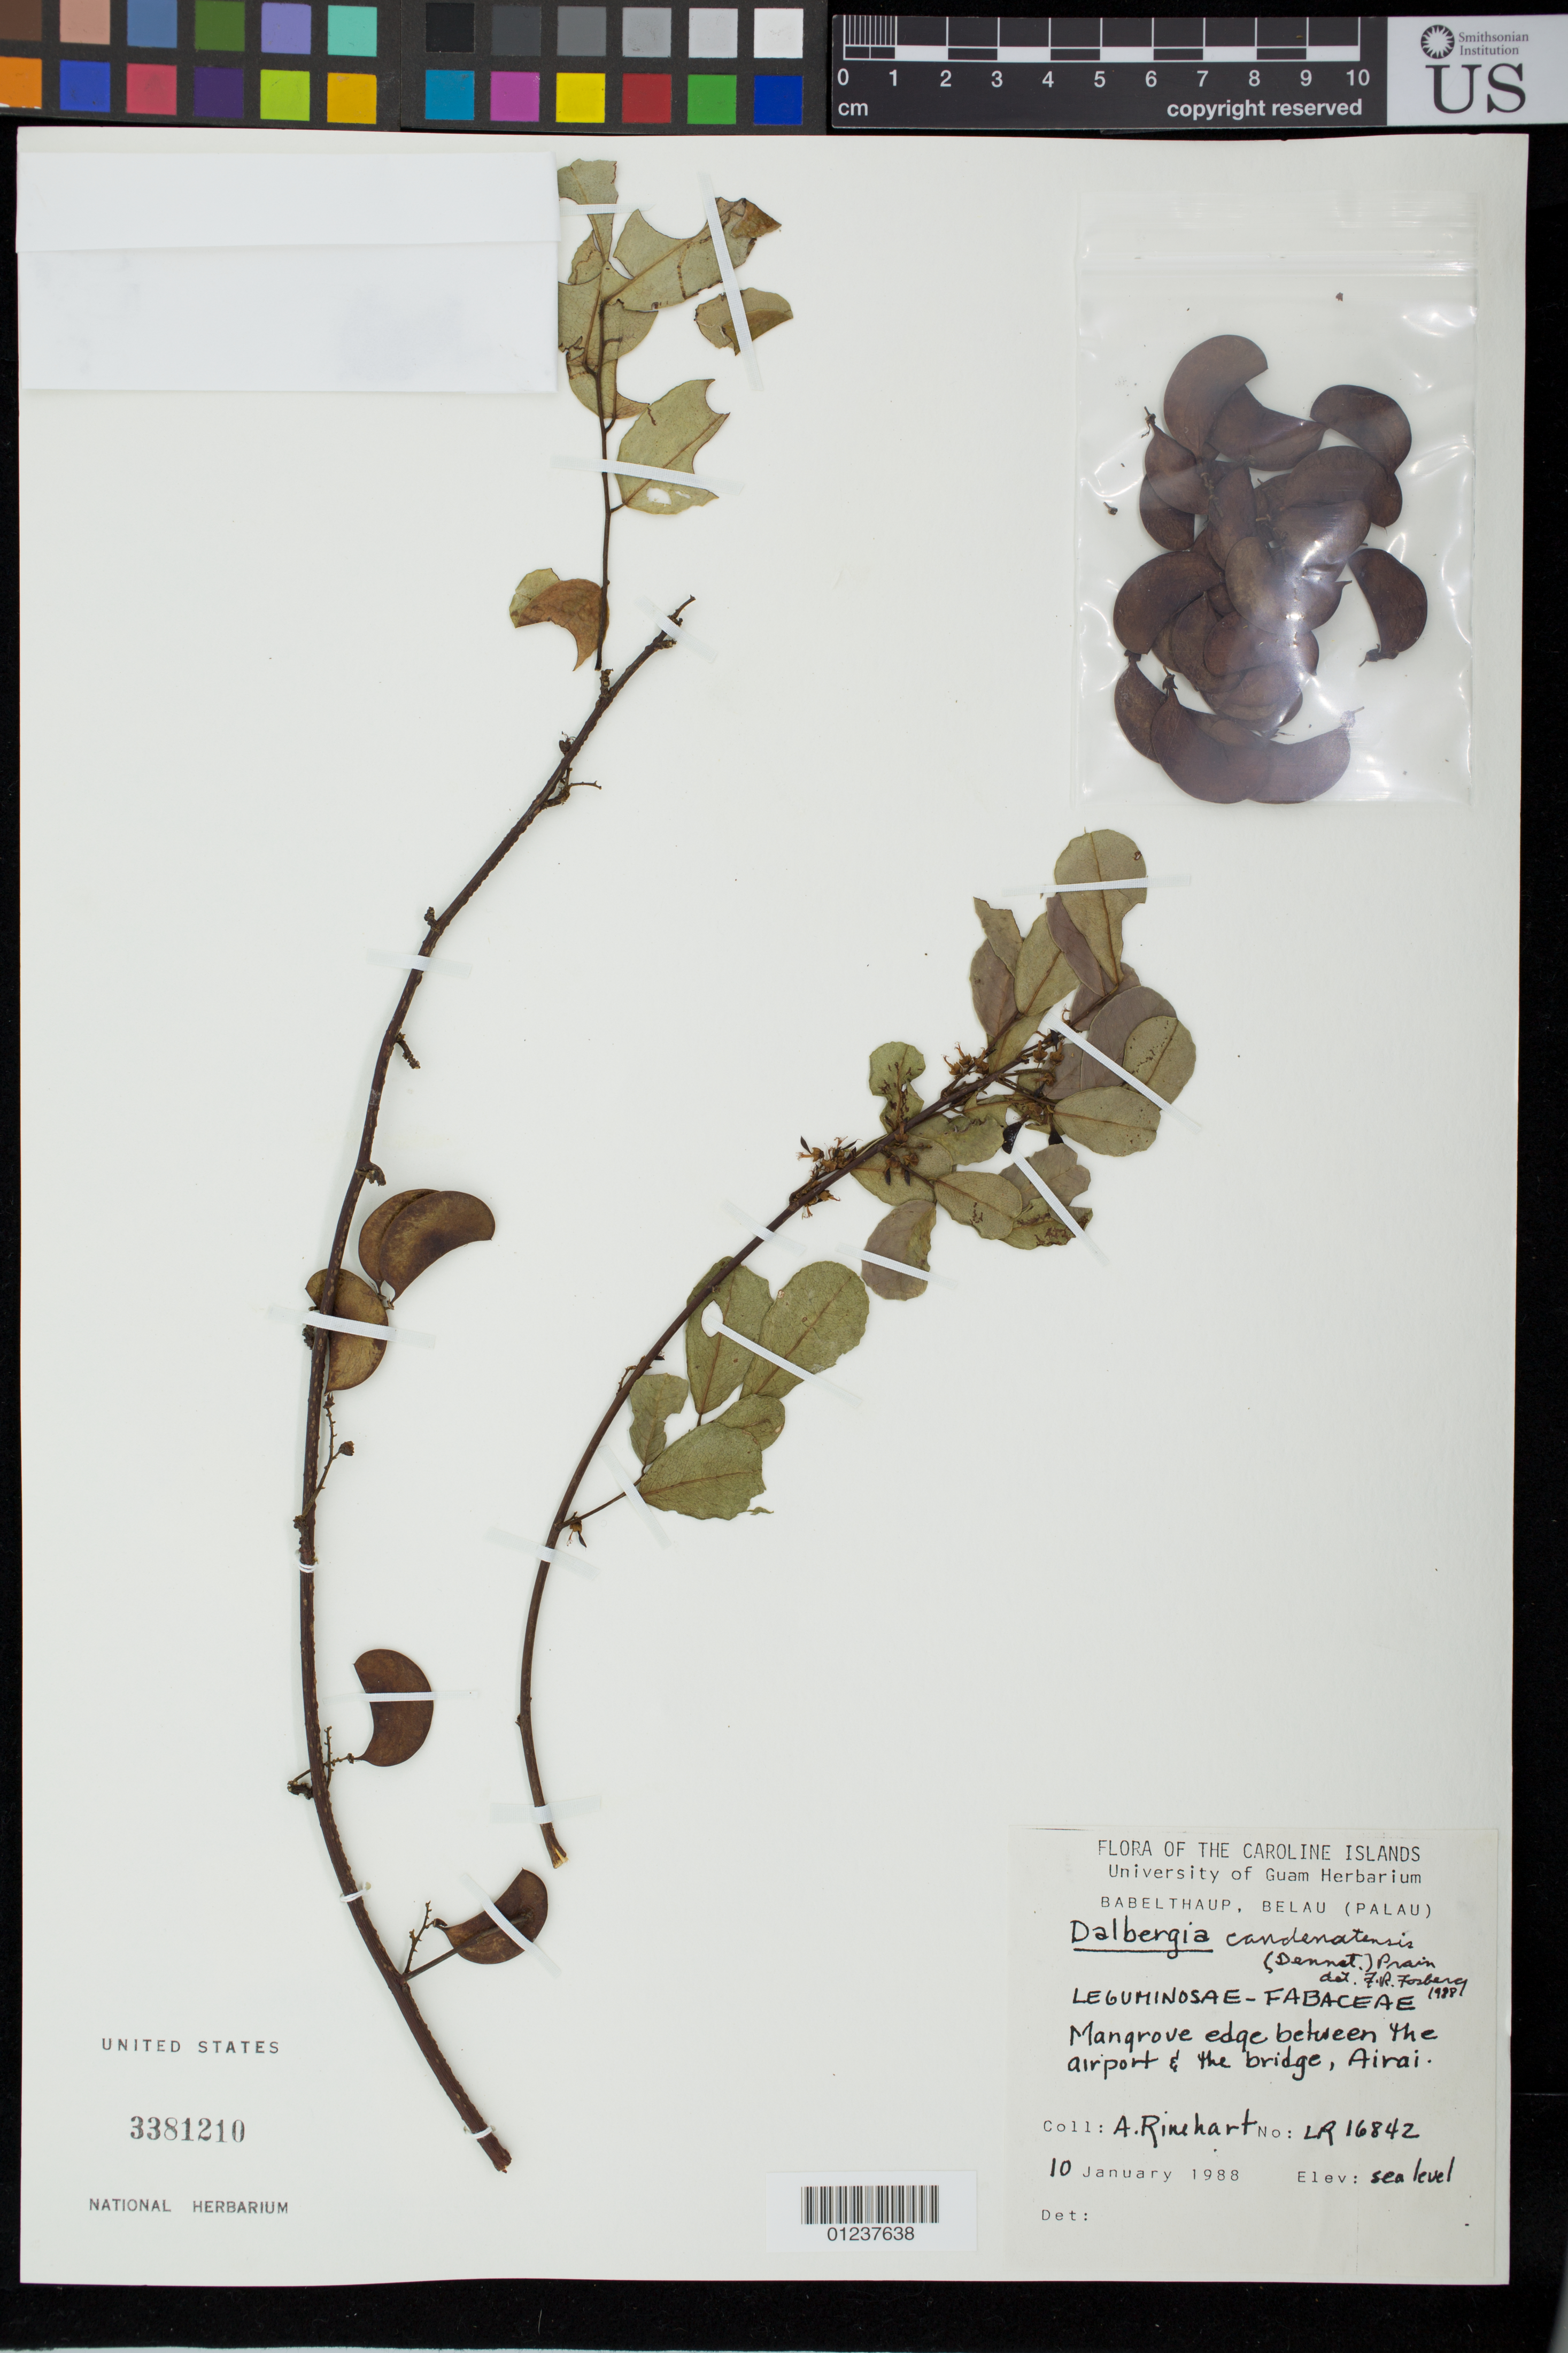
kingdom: Plantae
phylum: Tracheophyta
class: Magnoliopsida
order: Fabales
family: Fabaceae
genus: Dalbergia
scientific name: Dalbergia candenatensis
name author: (Dennst.) Pr.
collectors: A. Rinehart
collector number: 16842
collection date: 1988-01-10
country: Palau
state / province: Airai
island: Babeldaob [Babelthuap]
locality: Caroline Islands. Babelthuap [Babeldaob]. Mangrove edge between the airport & the bridge.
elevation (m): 0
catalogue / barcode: US 3381210